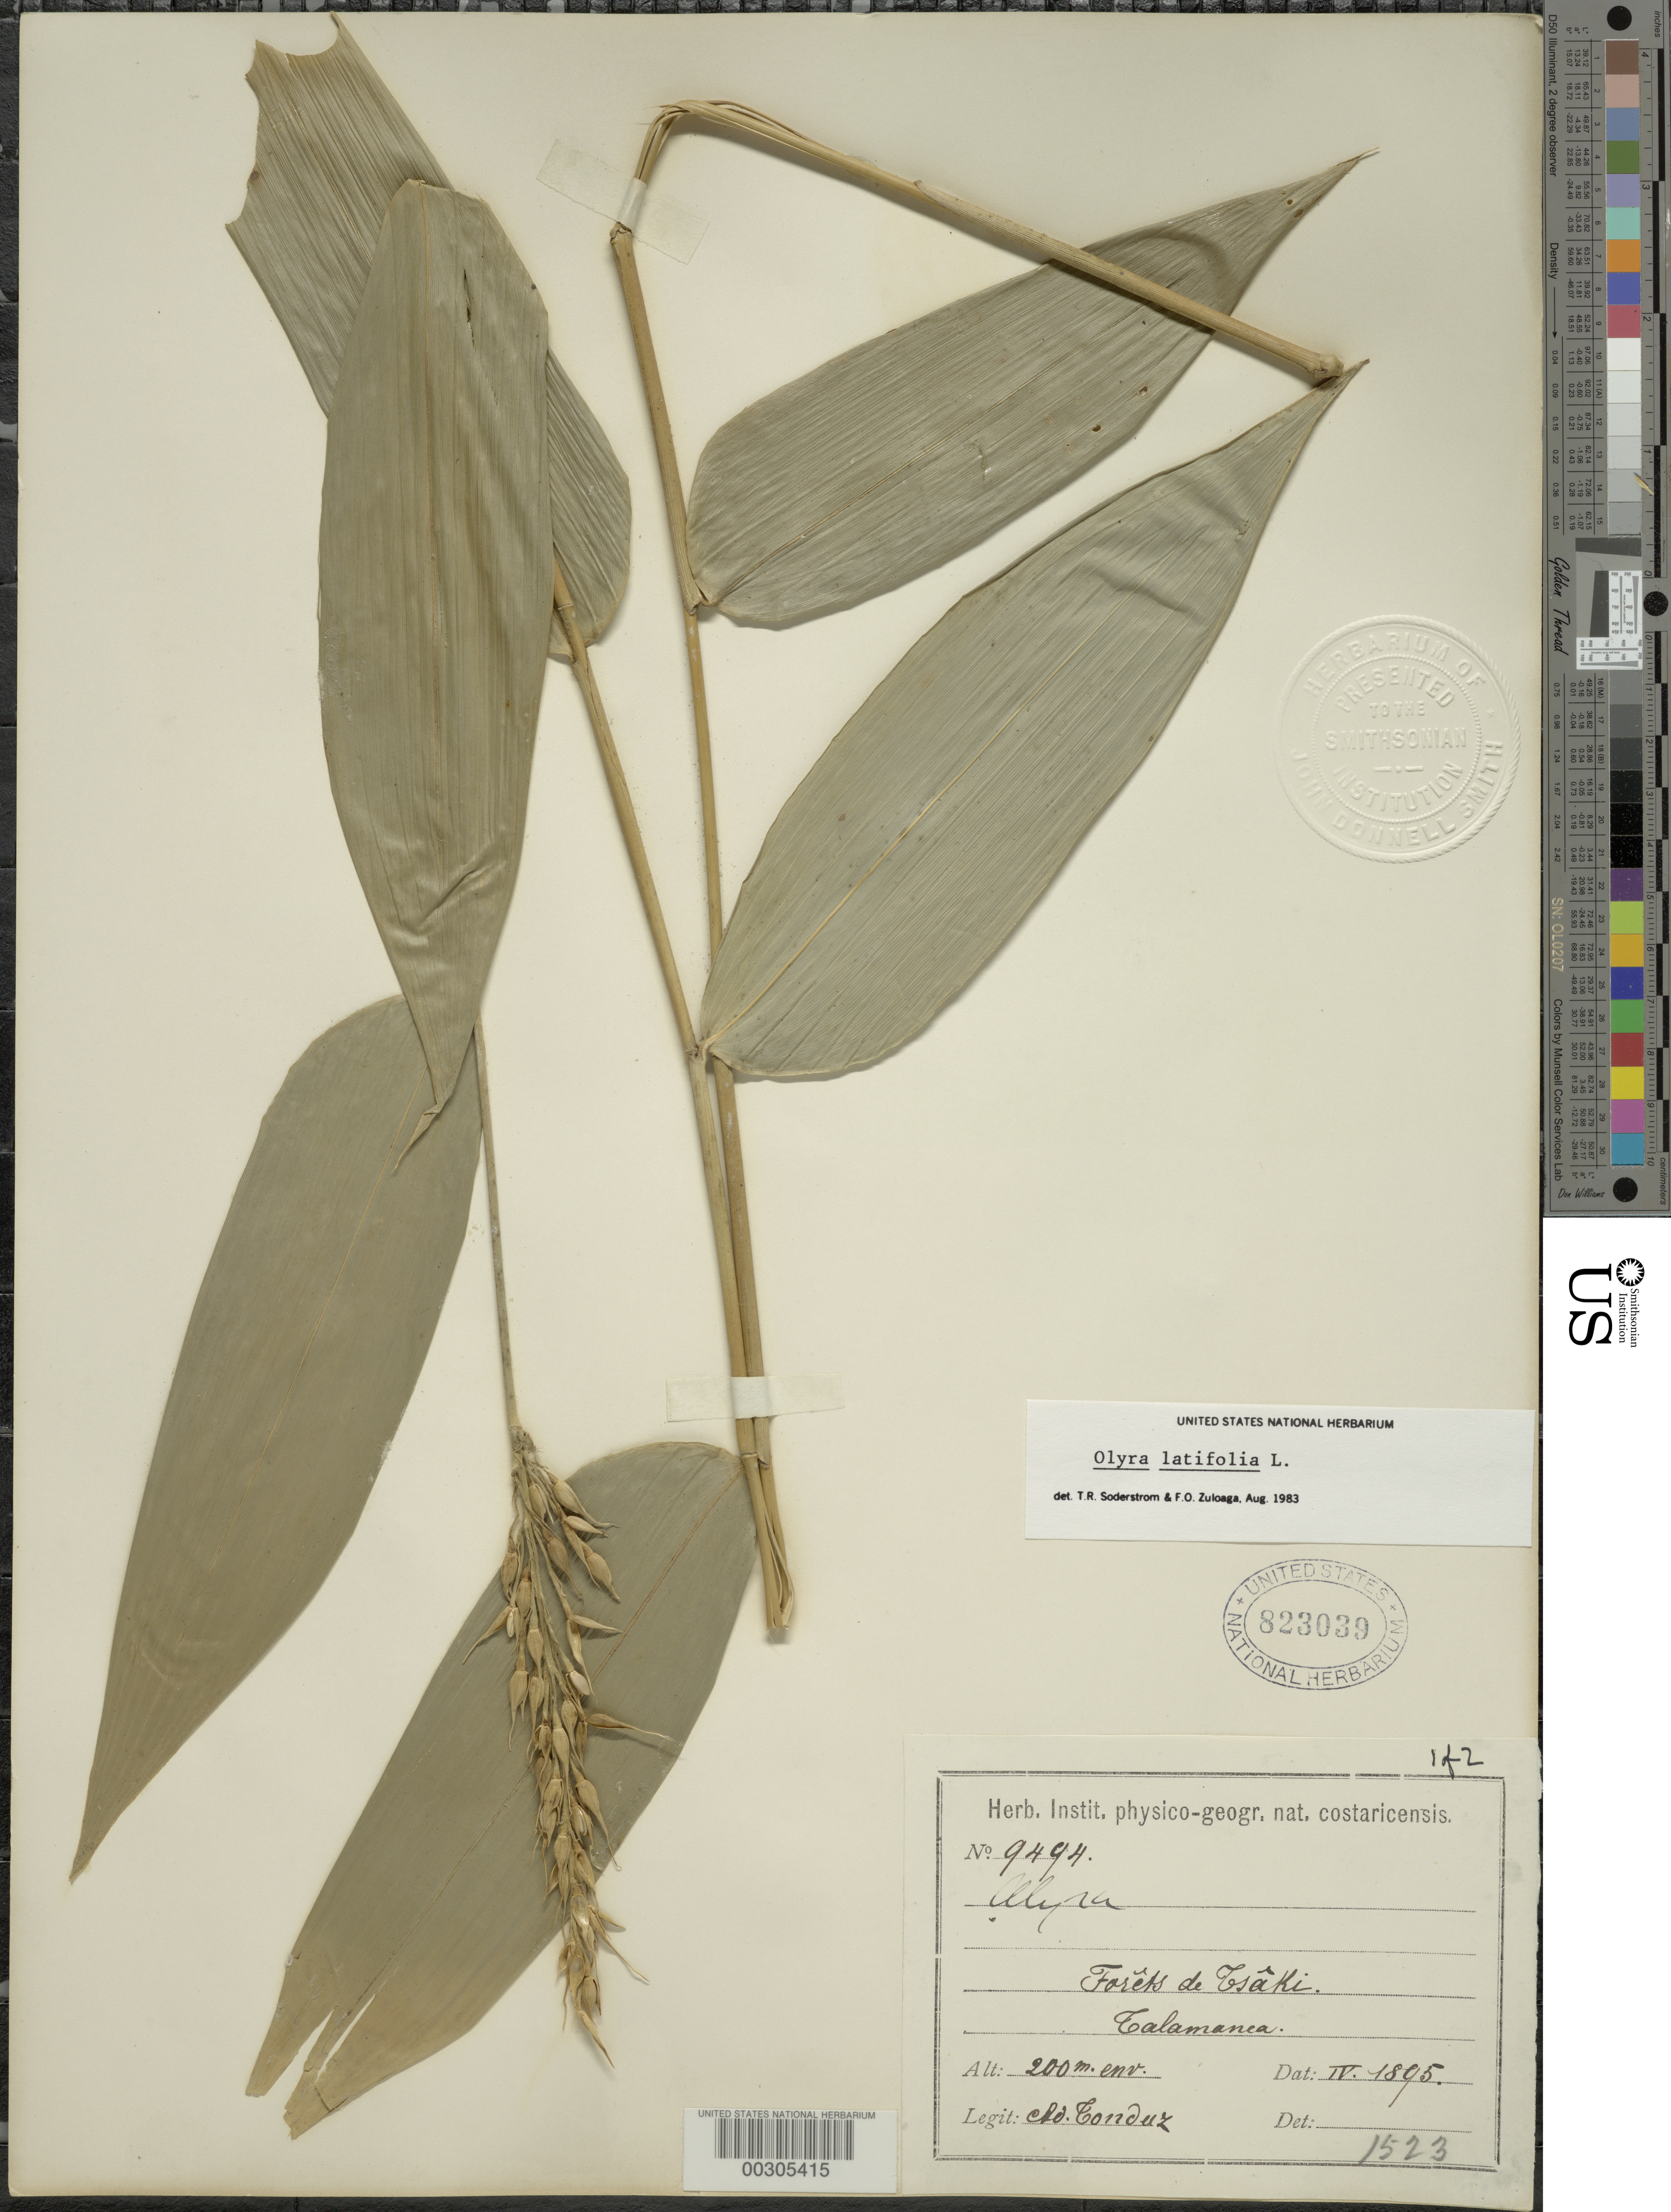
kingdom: Plantae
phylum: Tracheophyta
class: Liliopsida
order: Poales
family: Poaceae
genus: Olyra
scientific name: Olyra latifolia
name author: L.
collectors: A. Tonduz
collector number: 9494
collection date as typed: Apr 1895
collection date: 1895-04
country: Costa Rica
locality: Tsaki, Talamanca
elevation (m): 200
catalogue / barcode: US 823039